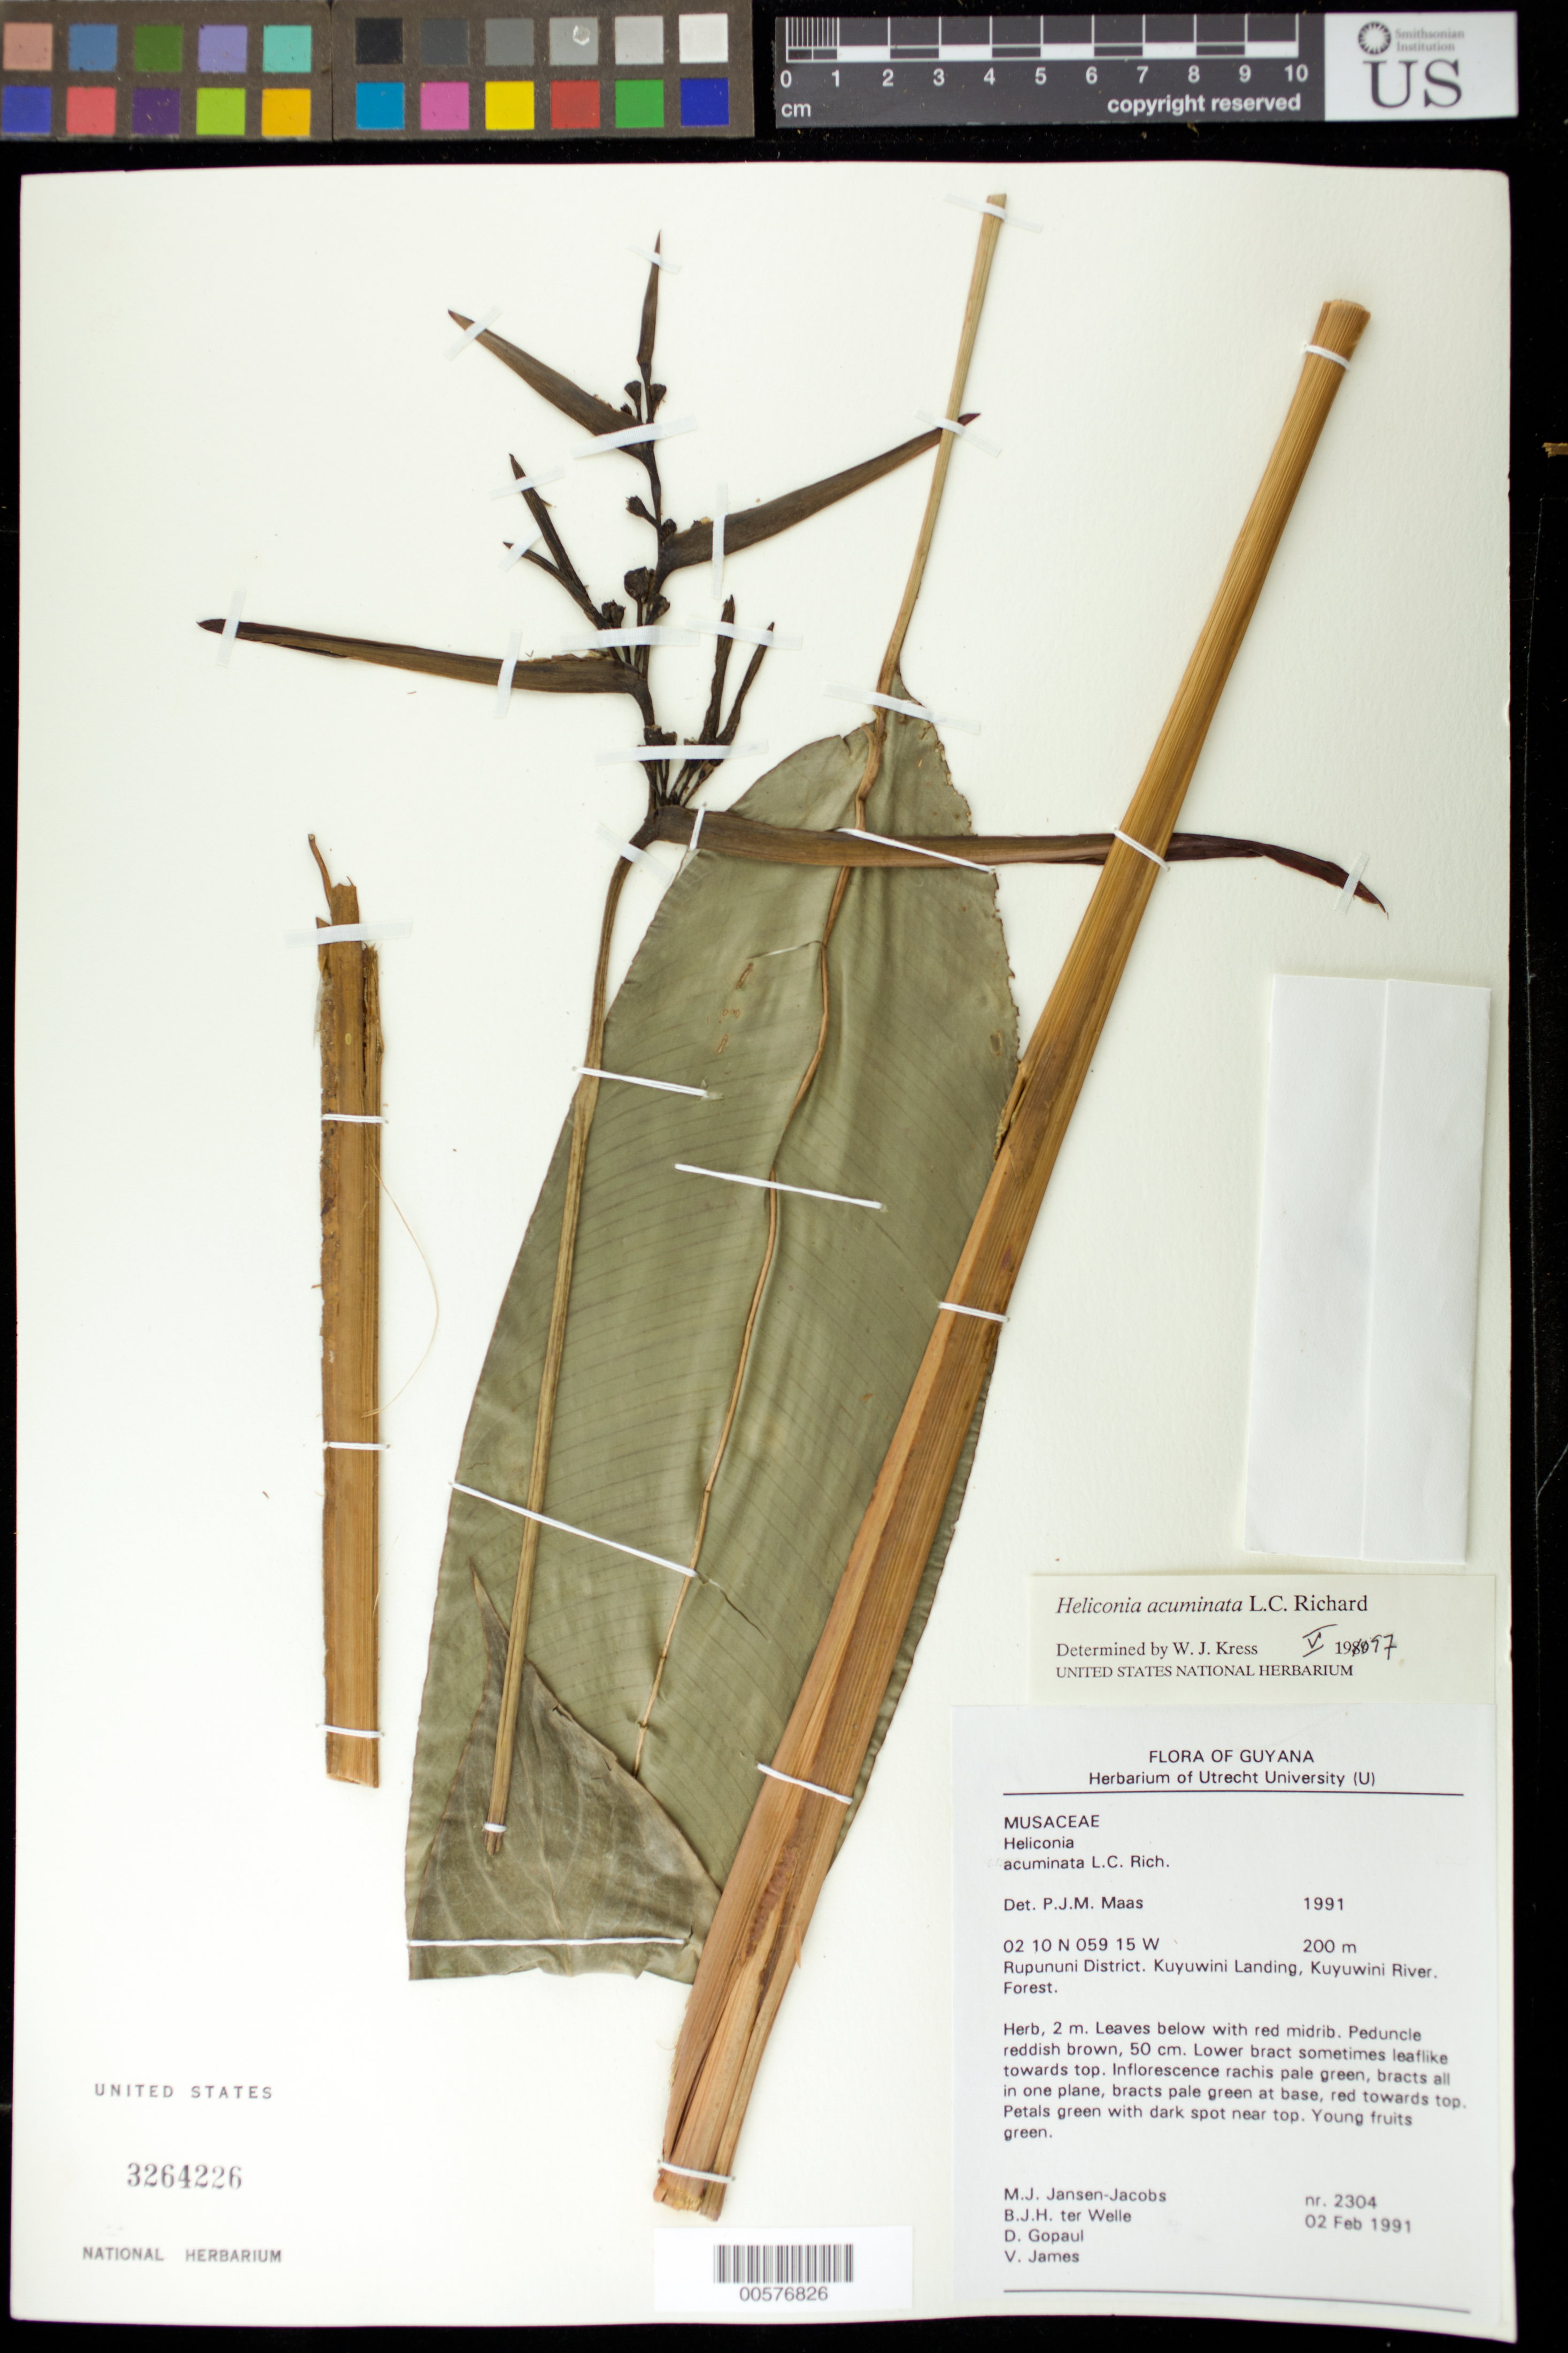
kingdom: Plantae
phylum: Tracheophyta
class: Liliopsida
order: Zingiberales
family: Heliconiaceae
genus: Heliconia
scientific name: Heliconia acuminata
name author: A. Rich.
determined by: Kress, W. J., (US), Smithsonian Institution - National Museum of Natural History (UNITED STATES)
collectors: M. J. Jansen-Jacobs, B. Welle, D. Gopaul & M. James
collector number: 2304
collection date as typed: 2-Feb-91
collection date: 1991-02-02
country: Guyana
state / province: U. Takutu-U. Essequibo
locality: Kuyuwini Landing, Kuyuwini River, Rupununi District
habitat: Forest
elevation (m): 200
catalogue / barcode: US 3264226